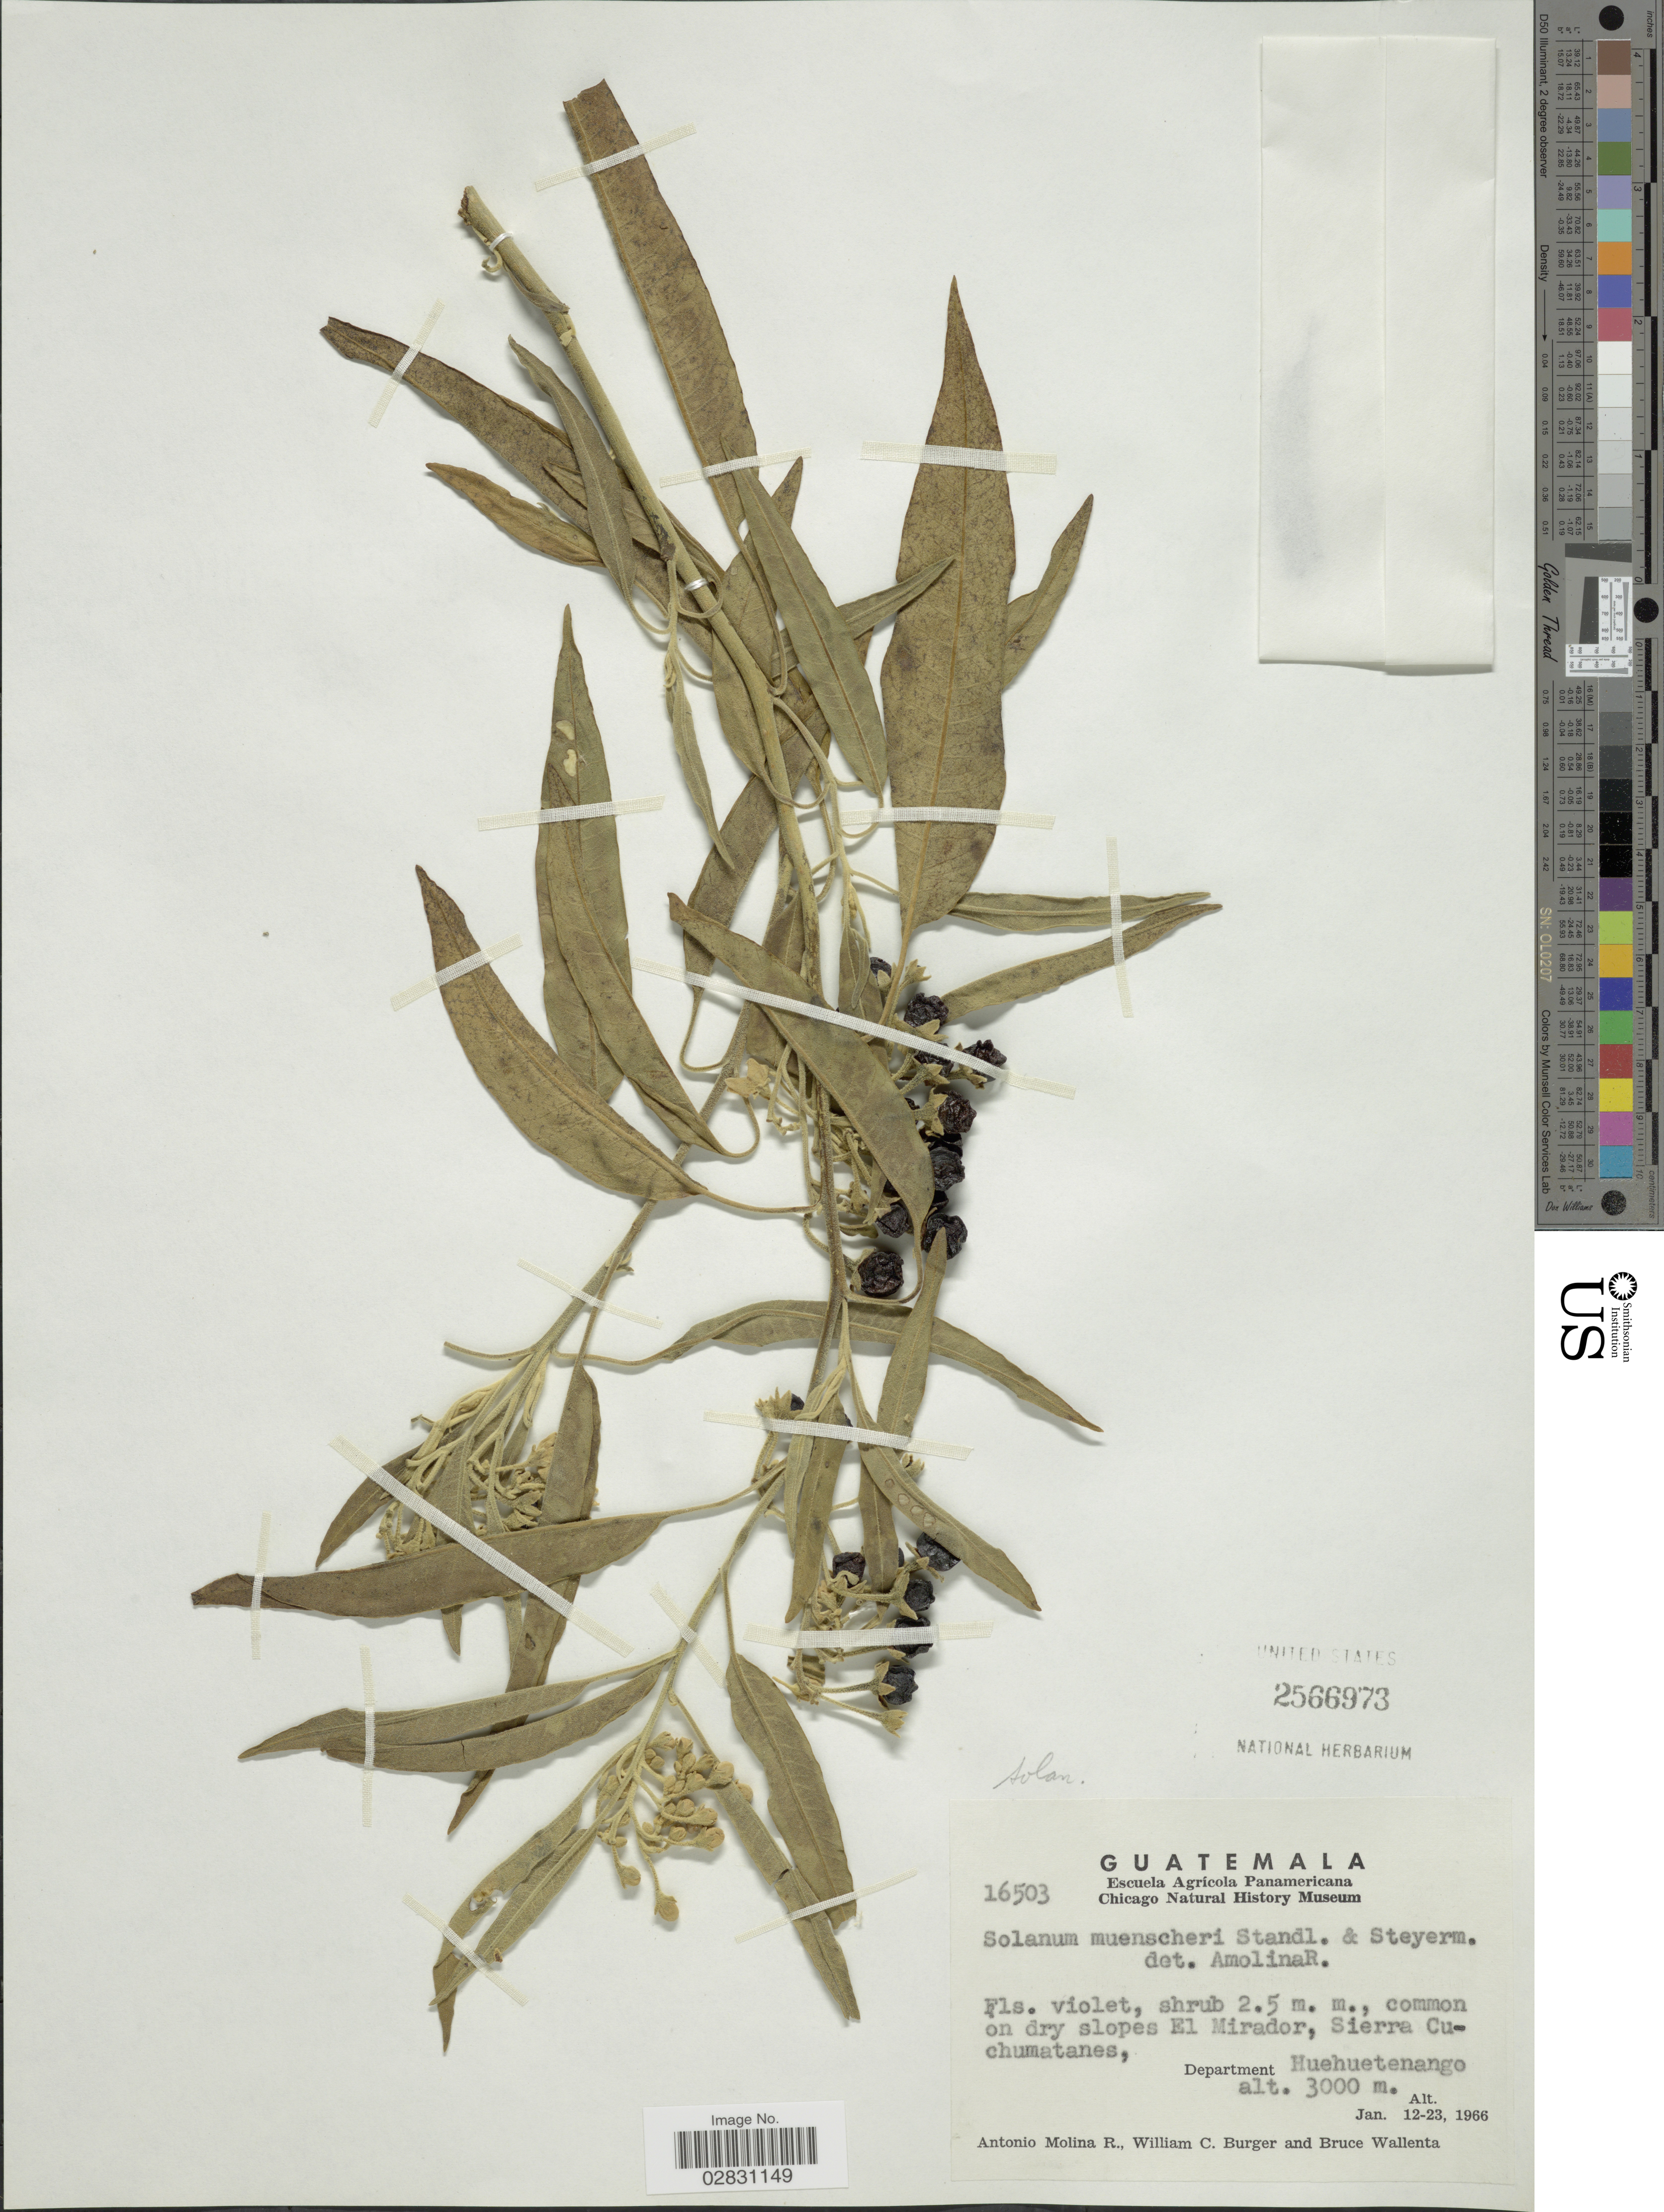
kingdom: Plantae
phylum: Tracheophyta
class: Magnoliopsida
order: Solanales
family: Solanaceae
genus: Solanum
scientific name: Solanum muenscheri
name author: Standl. & Steyerm.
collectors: A. Molina R., W. Burger & B. Wallenta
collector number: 16503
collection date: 1966-01-12/1966-01-23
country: Guatemala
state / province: Huehuetenango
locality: On dry slopes El Mirador, Sierra Cuchumatanes, Department Huehuetenango.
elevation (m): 3000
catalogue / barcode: US 2566973